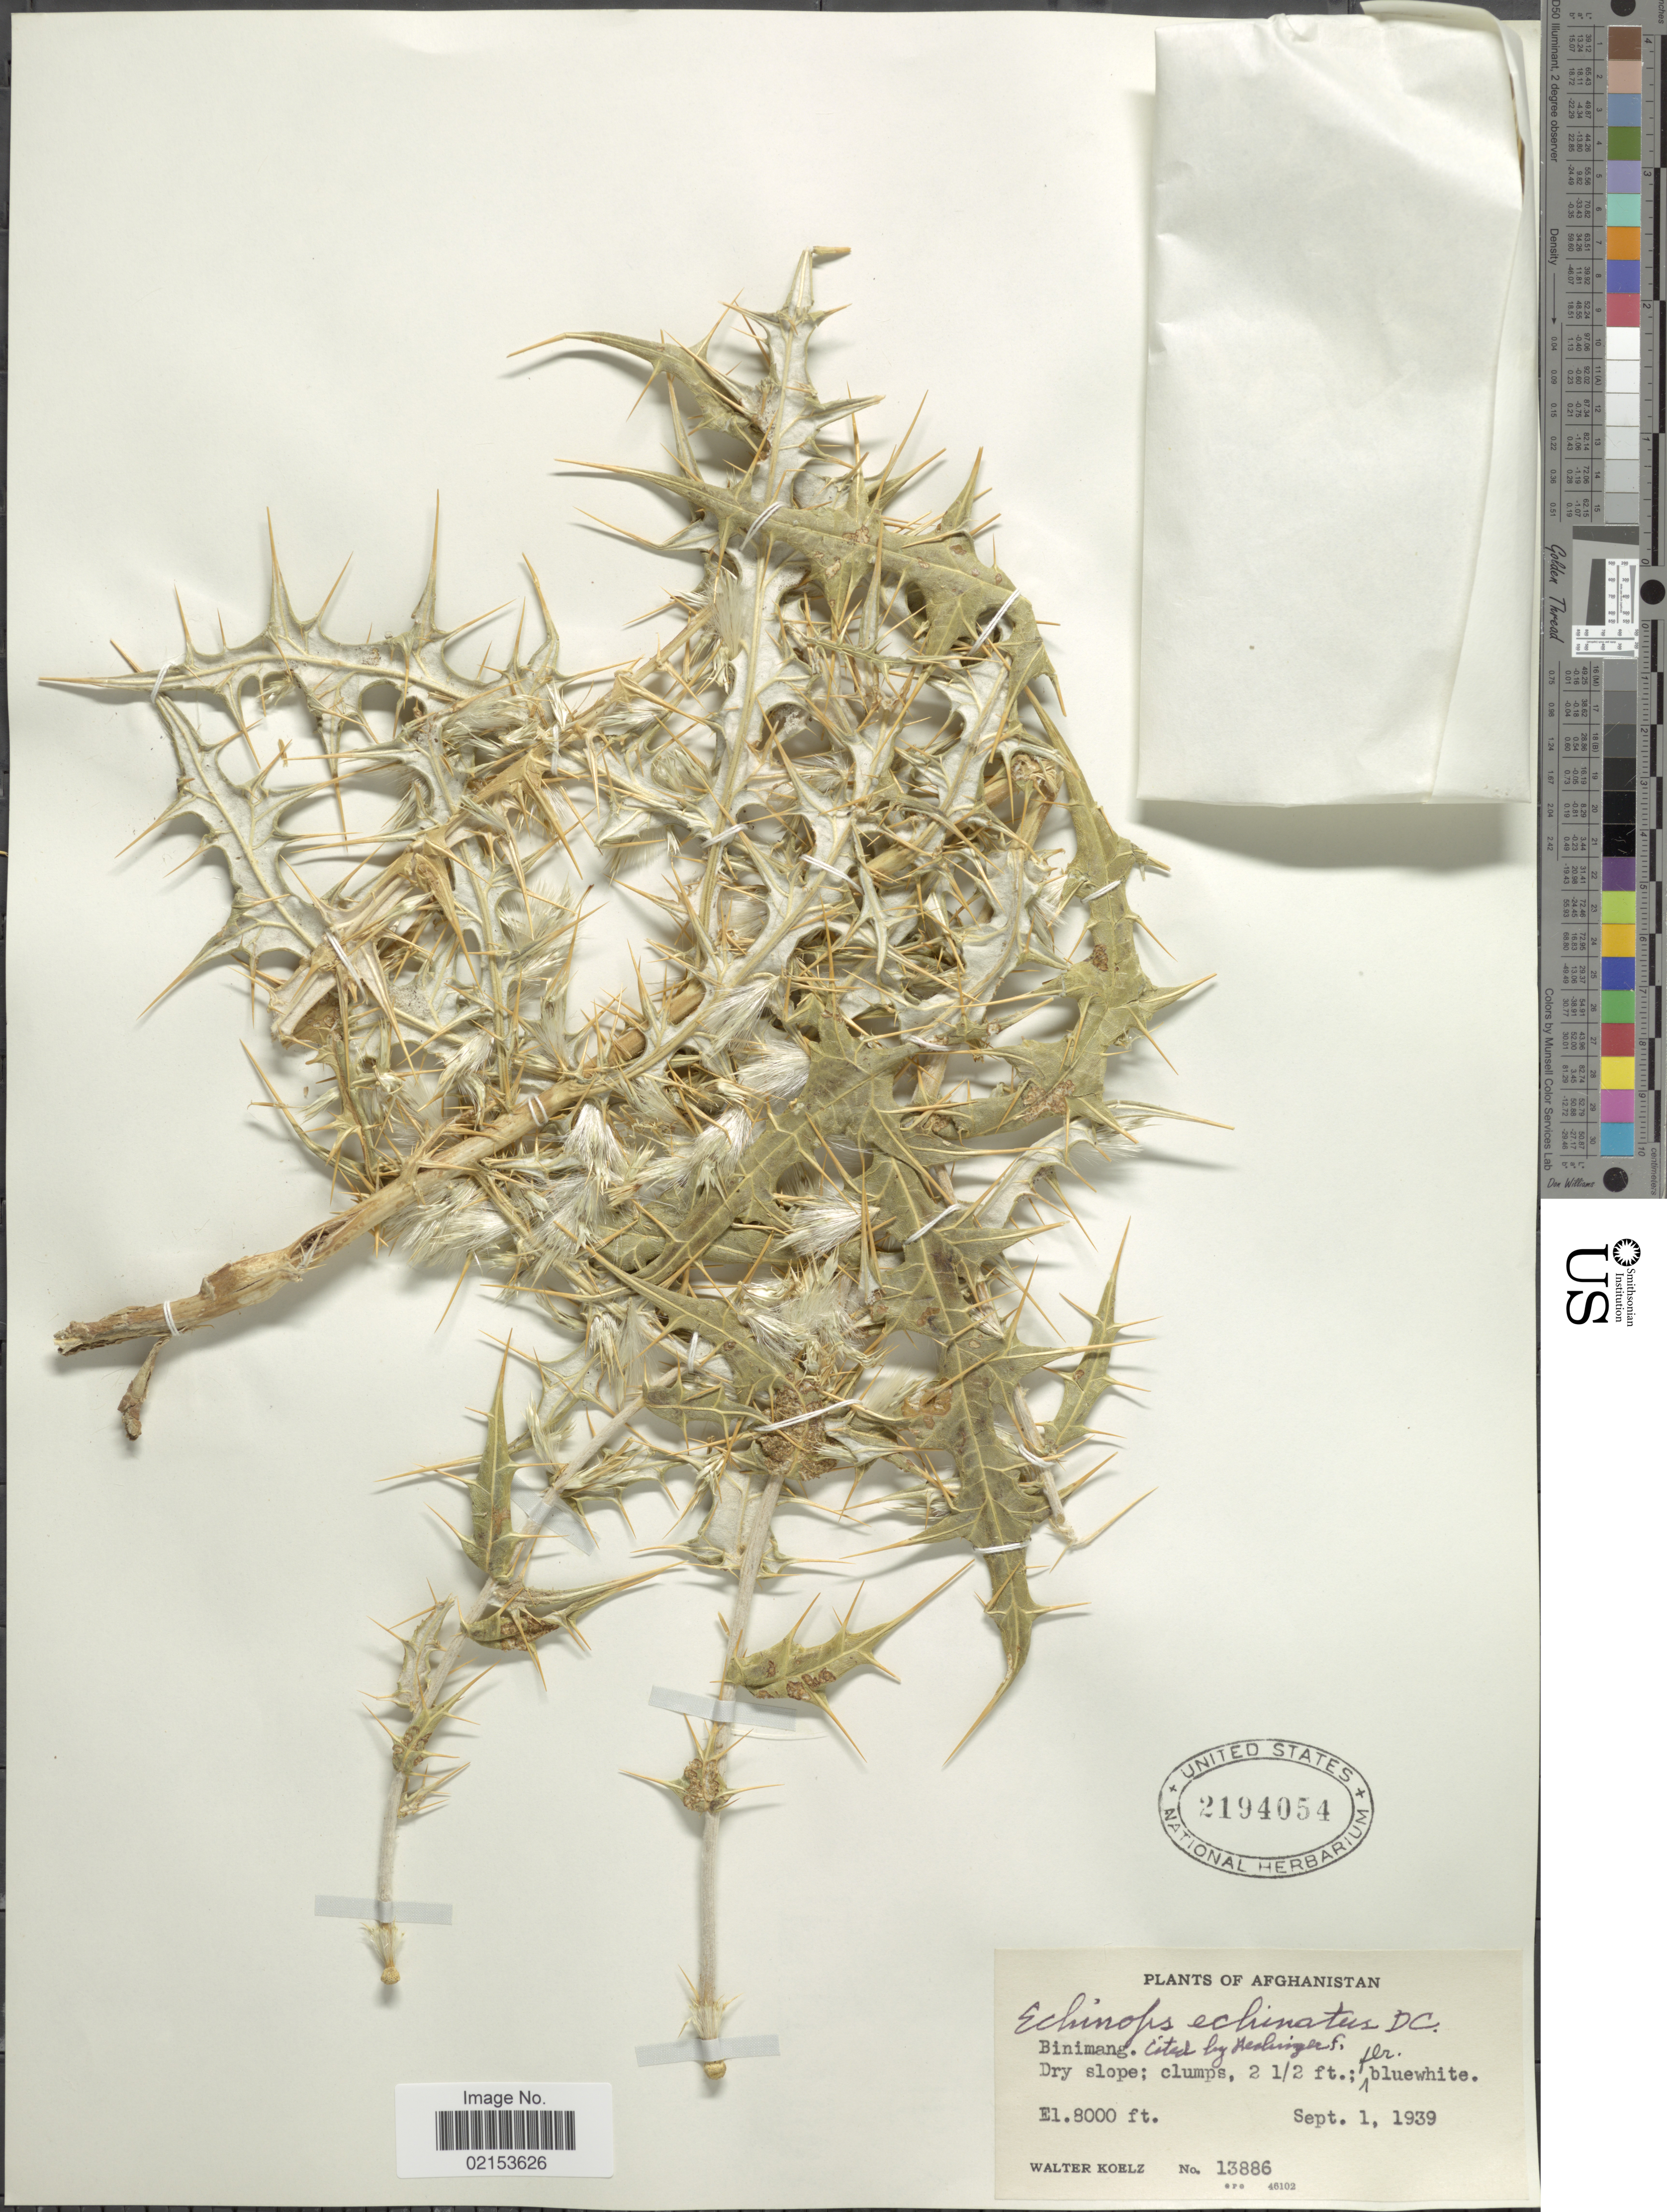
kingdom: Plantae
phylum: Tracheophyta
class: Magnoliopsida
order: Asterales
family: Asteraceae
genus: Echinops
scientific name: Echinops echinatus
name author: Roxb.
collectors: W. N. Koelz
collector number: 13886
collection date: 1939-09-01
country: Afghanistan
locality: Binimang.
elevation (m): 2438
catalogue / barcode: US 2194054